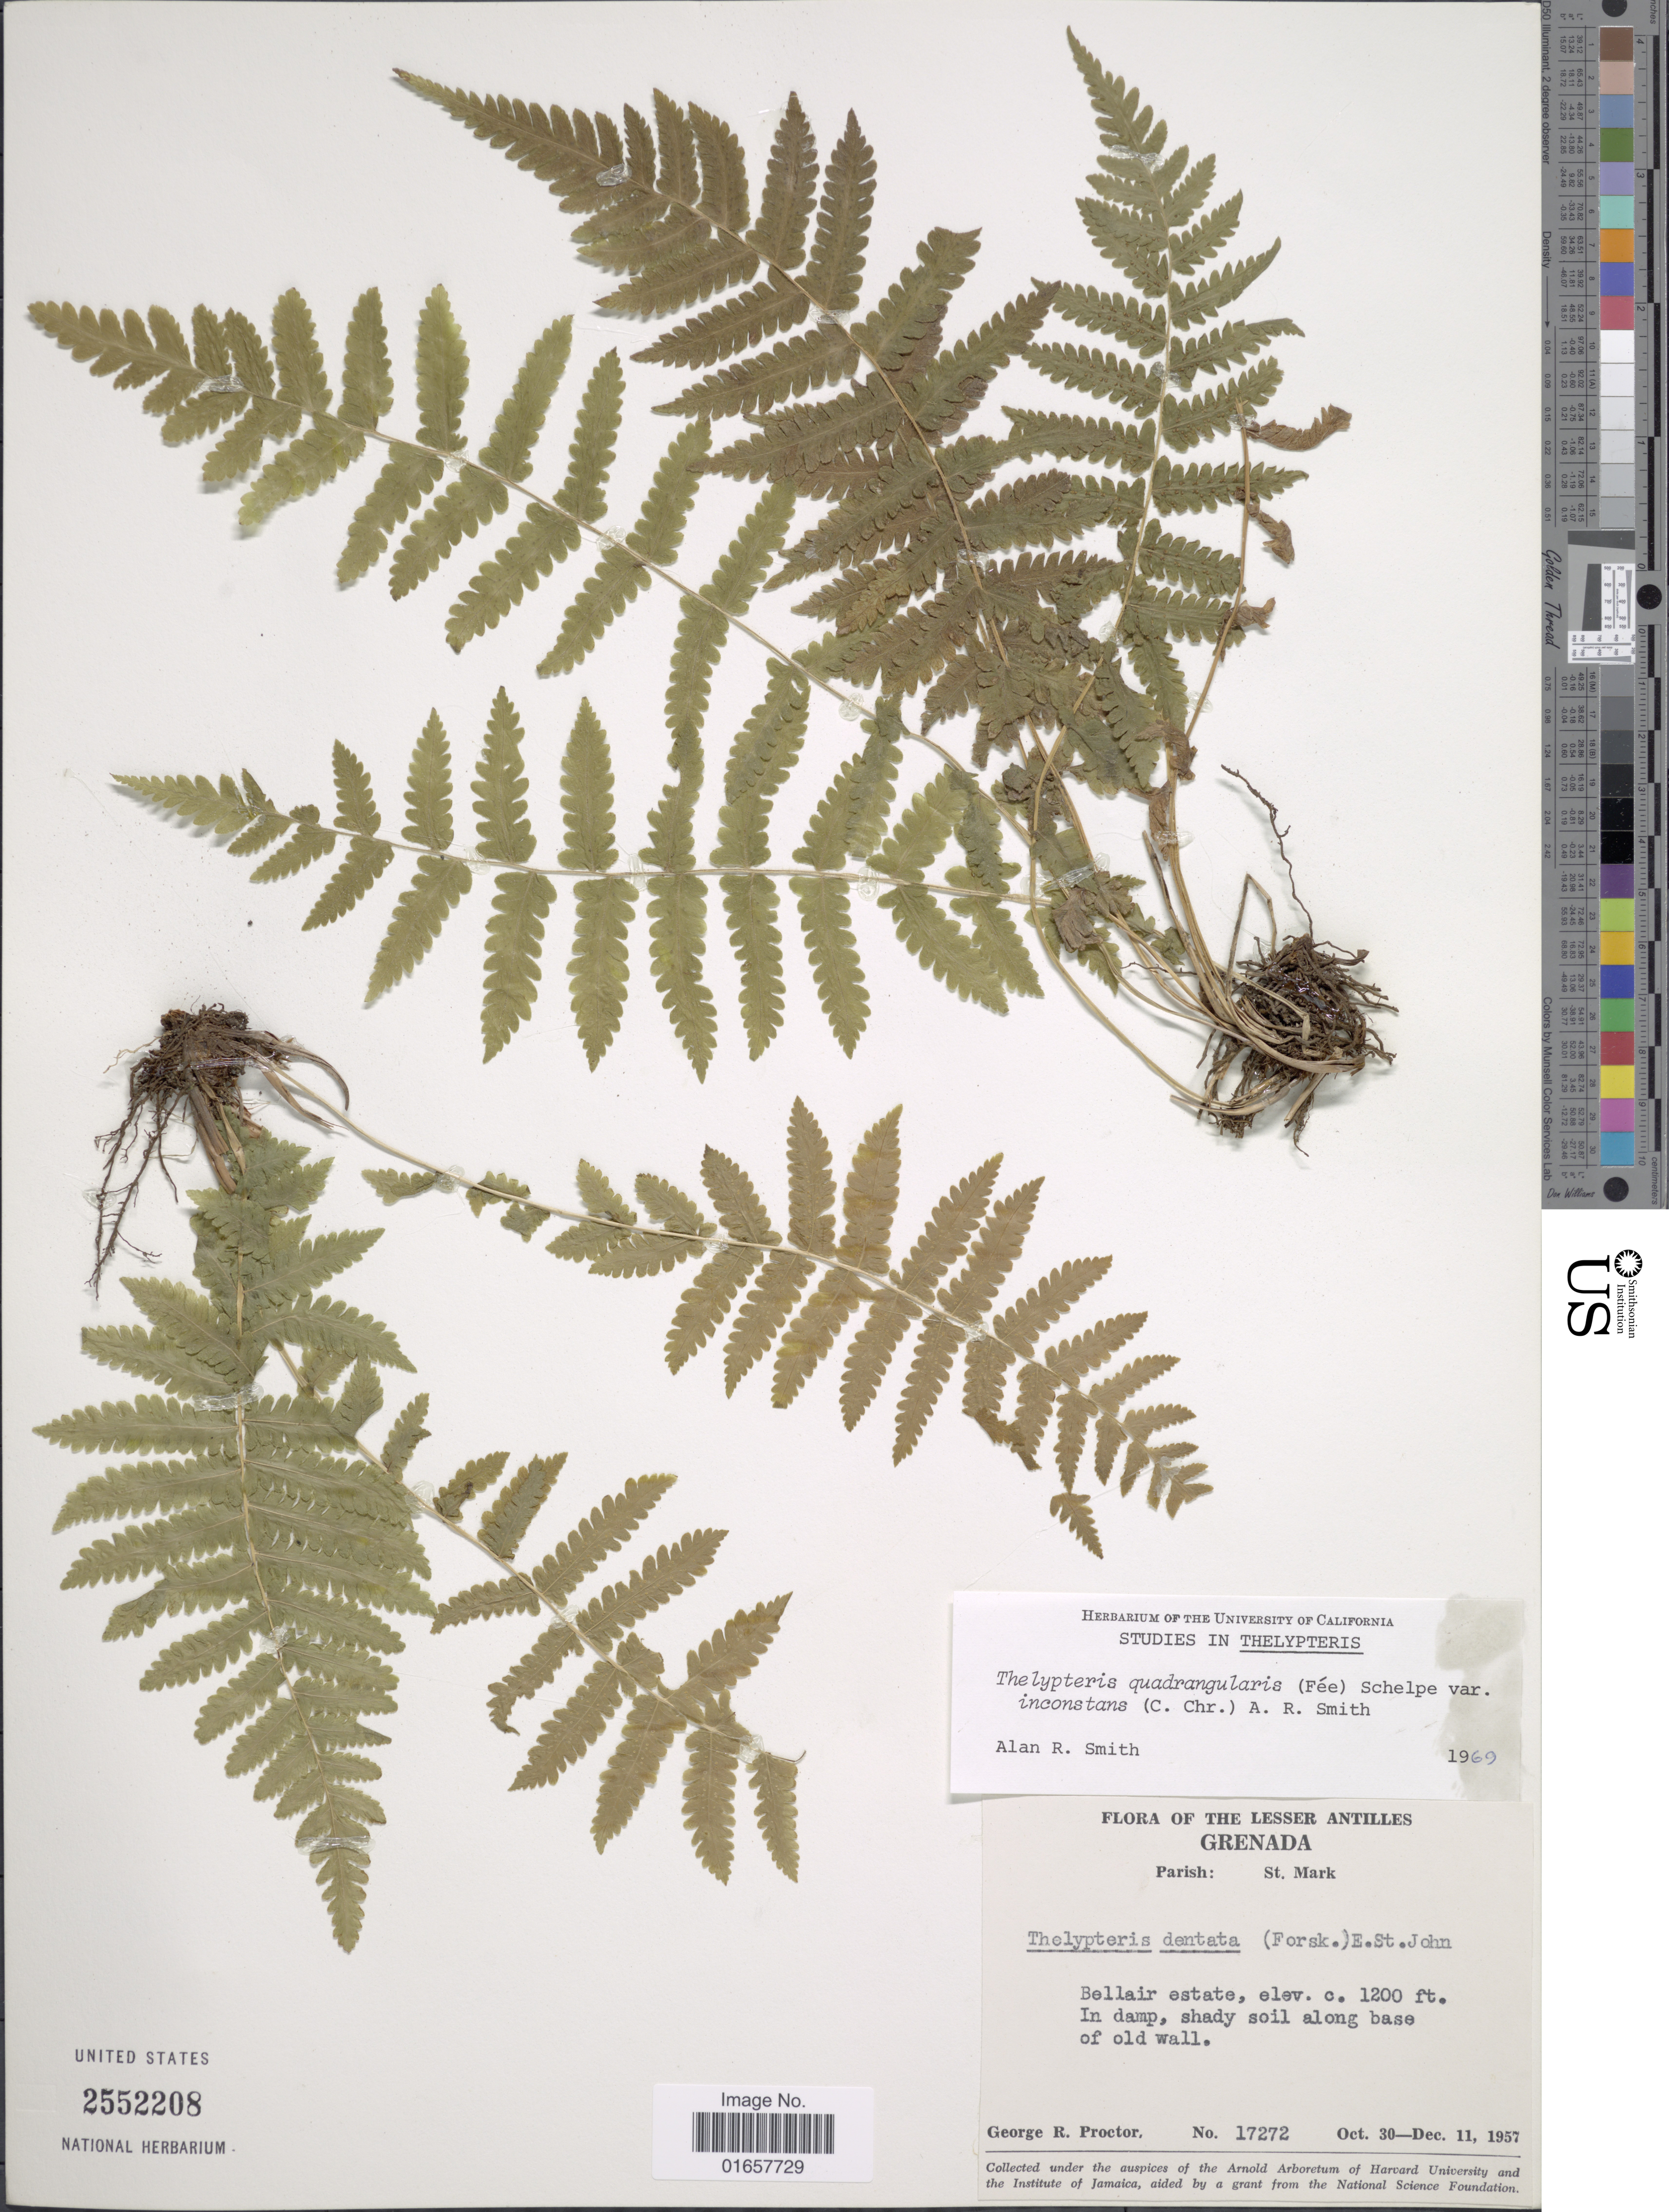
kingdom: Plantae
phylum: Tracheophyta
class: Polypodiopsida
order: Polypodiales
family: Thelypteridaceae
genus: Christella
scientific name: Christella hispidula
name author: (Decne.) Holttum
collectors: G. R. Proctor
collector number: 17272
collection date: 1957-10-30/1957-12-11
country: Grenada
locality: The Lesser Antilles, Grenada, Parish: St. Mark, Bellair estate.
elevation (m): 366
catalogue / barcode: US 2552208